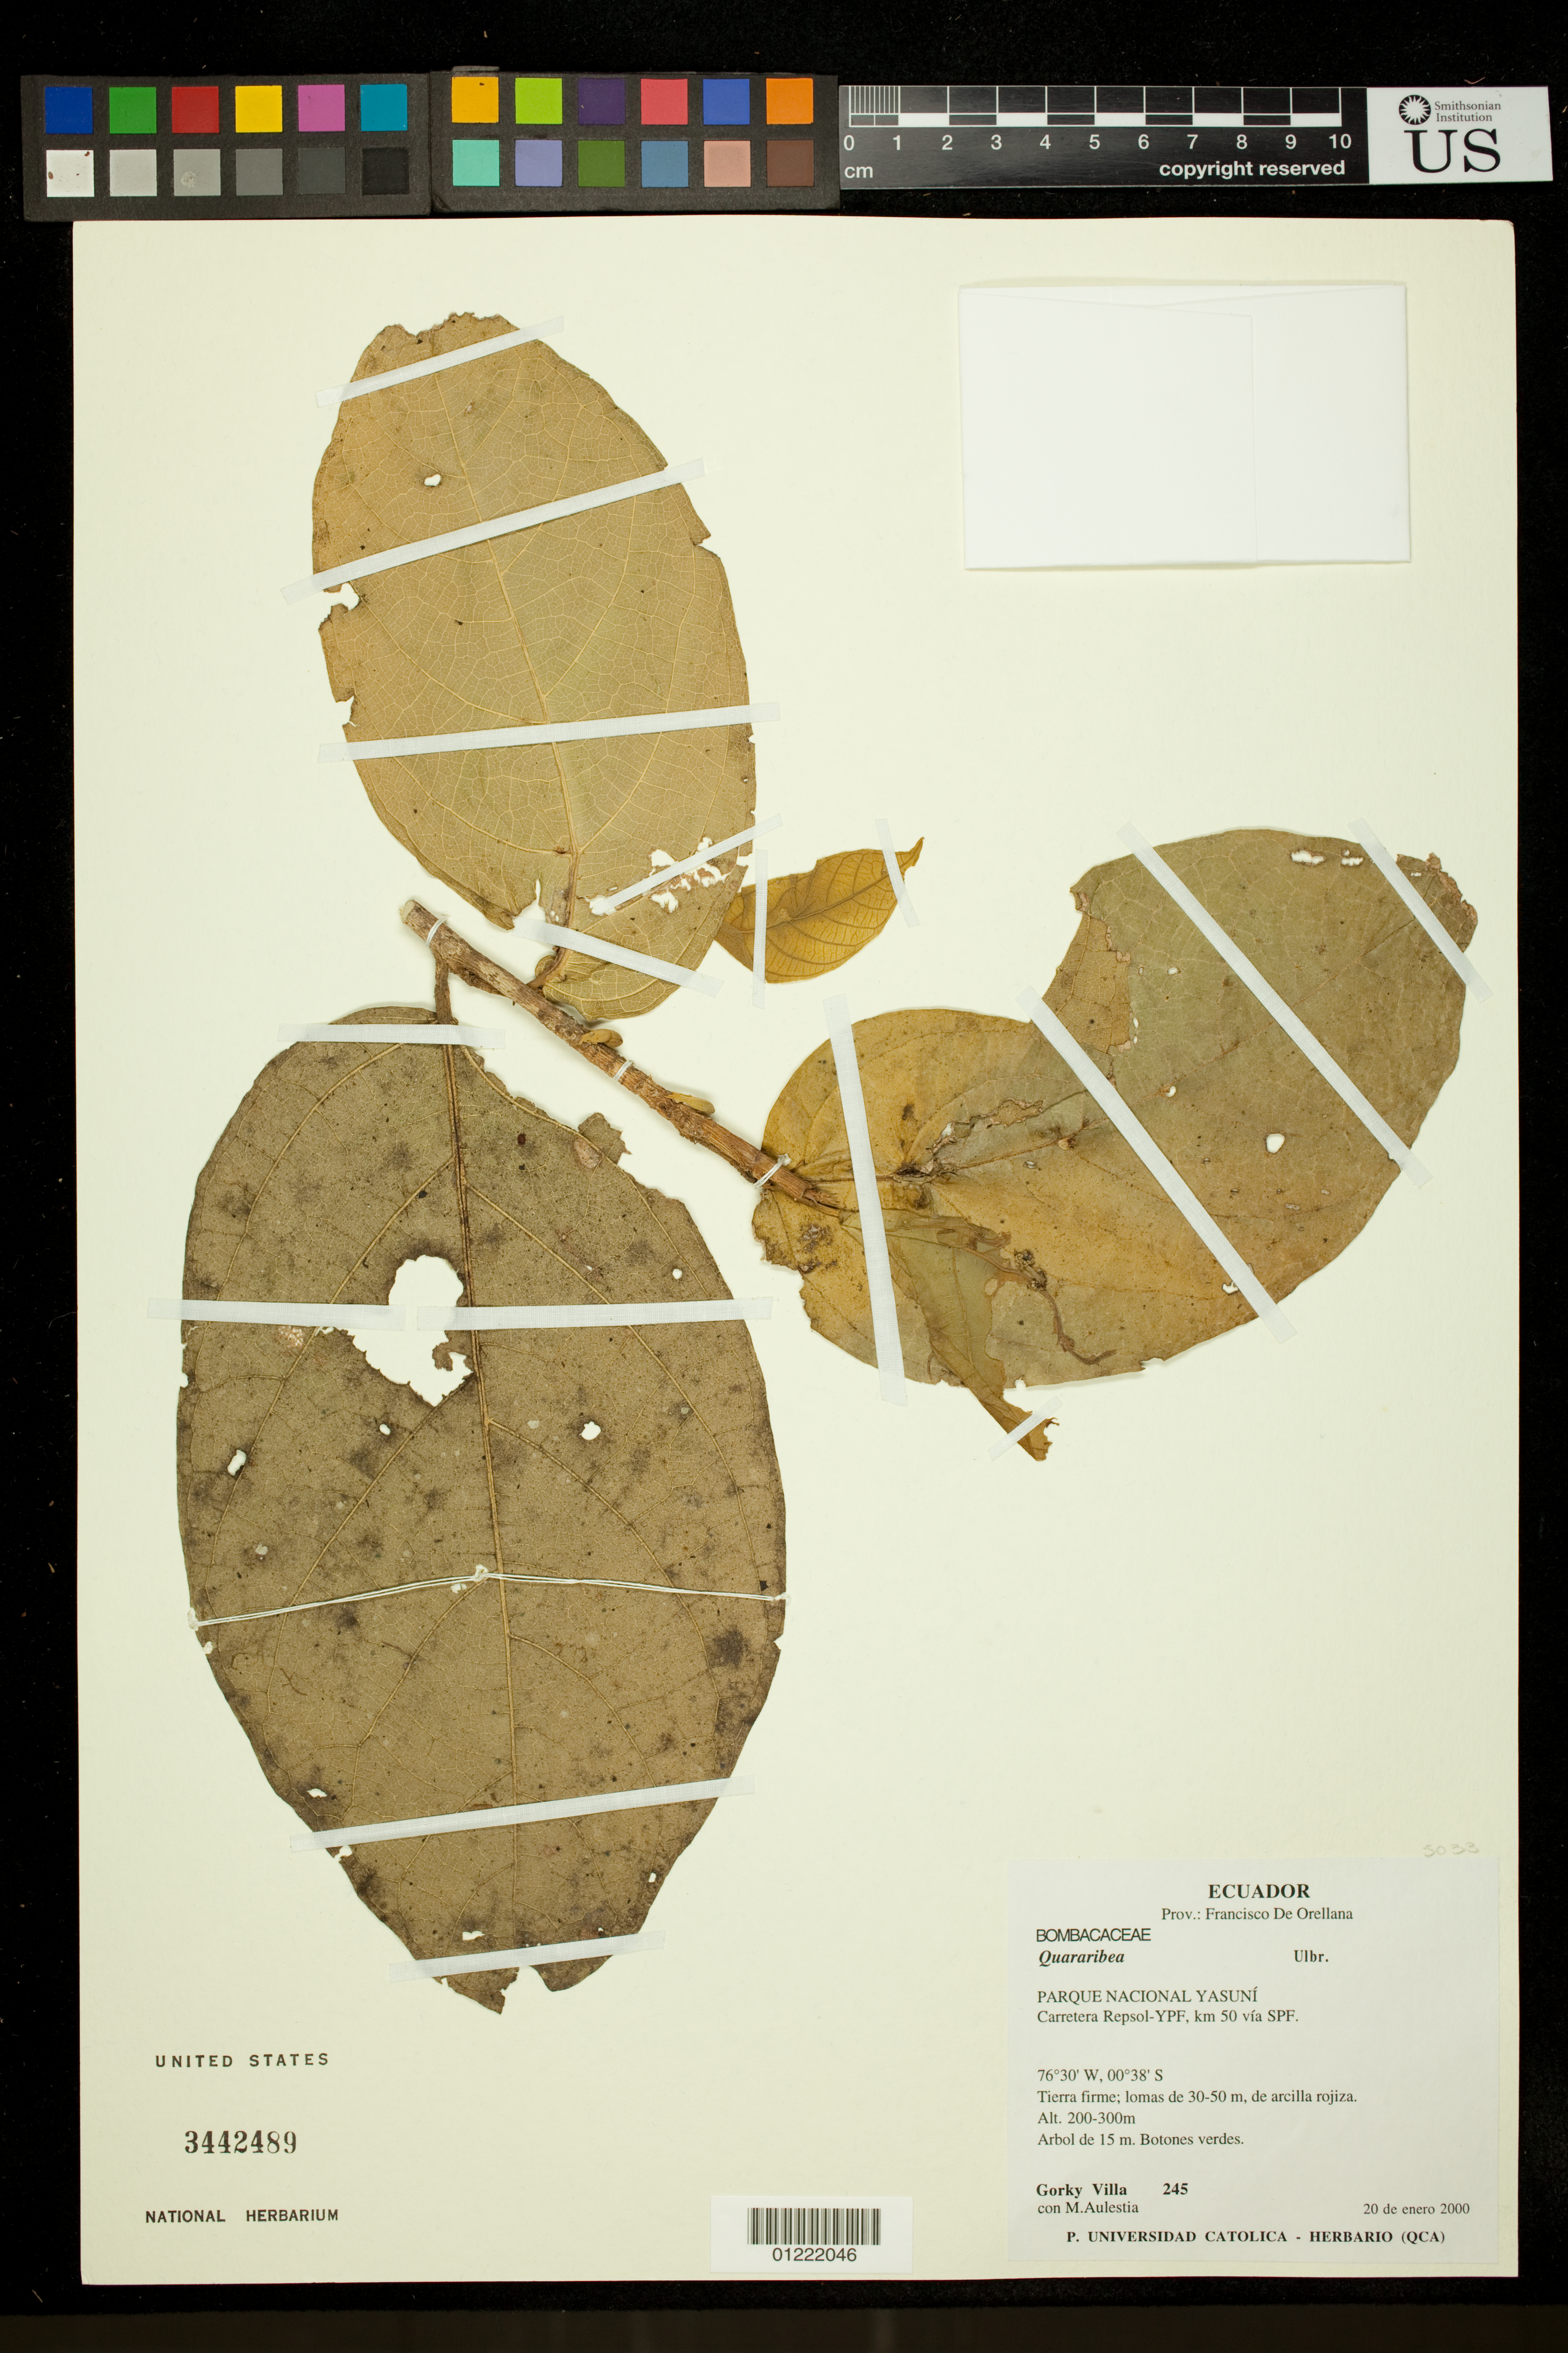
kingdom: Plantae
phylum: Tracheophyta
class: Magnoliopsida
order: Malvales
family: Malvaceae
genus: Quararibea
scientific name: Quararibea sp.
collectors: G. Villa & M. Aulestia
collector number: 245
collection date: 2000-01-20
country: Ecuador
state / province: Orellana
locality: Prov.: Francisco De Orellana. Parque Nacional Yasuni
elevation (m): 200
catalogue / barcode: US 3442489